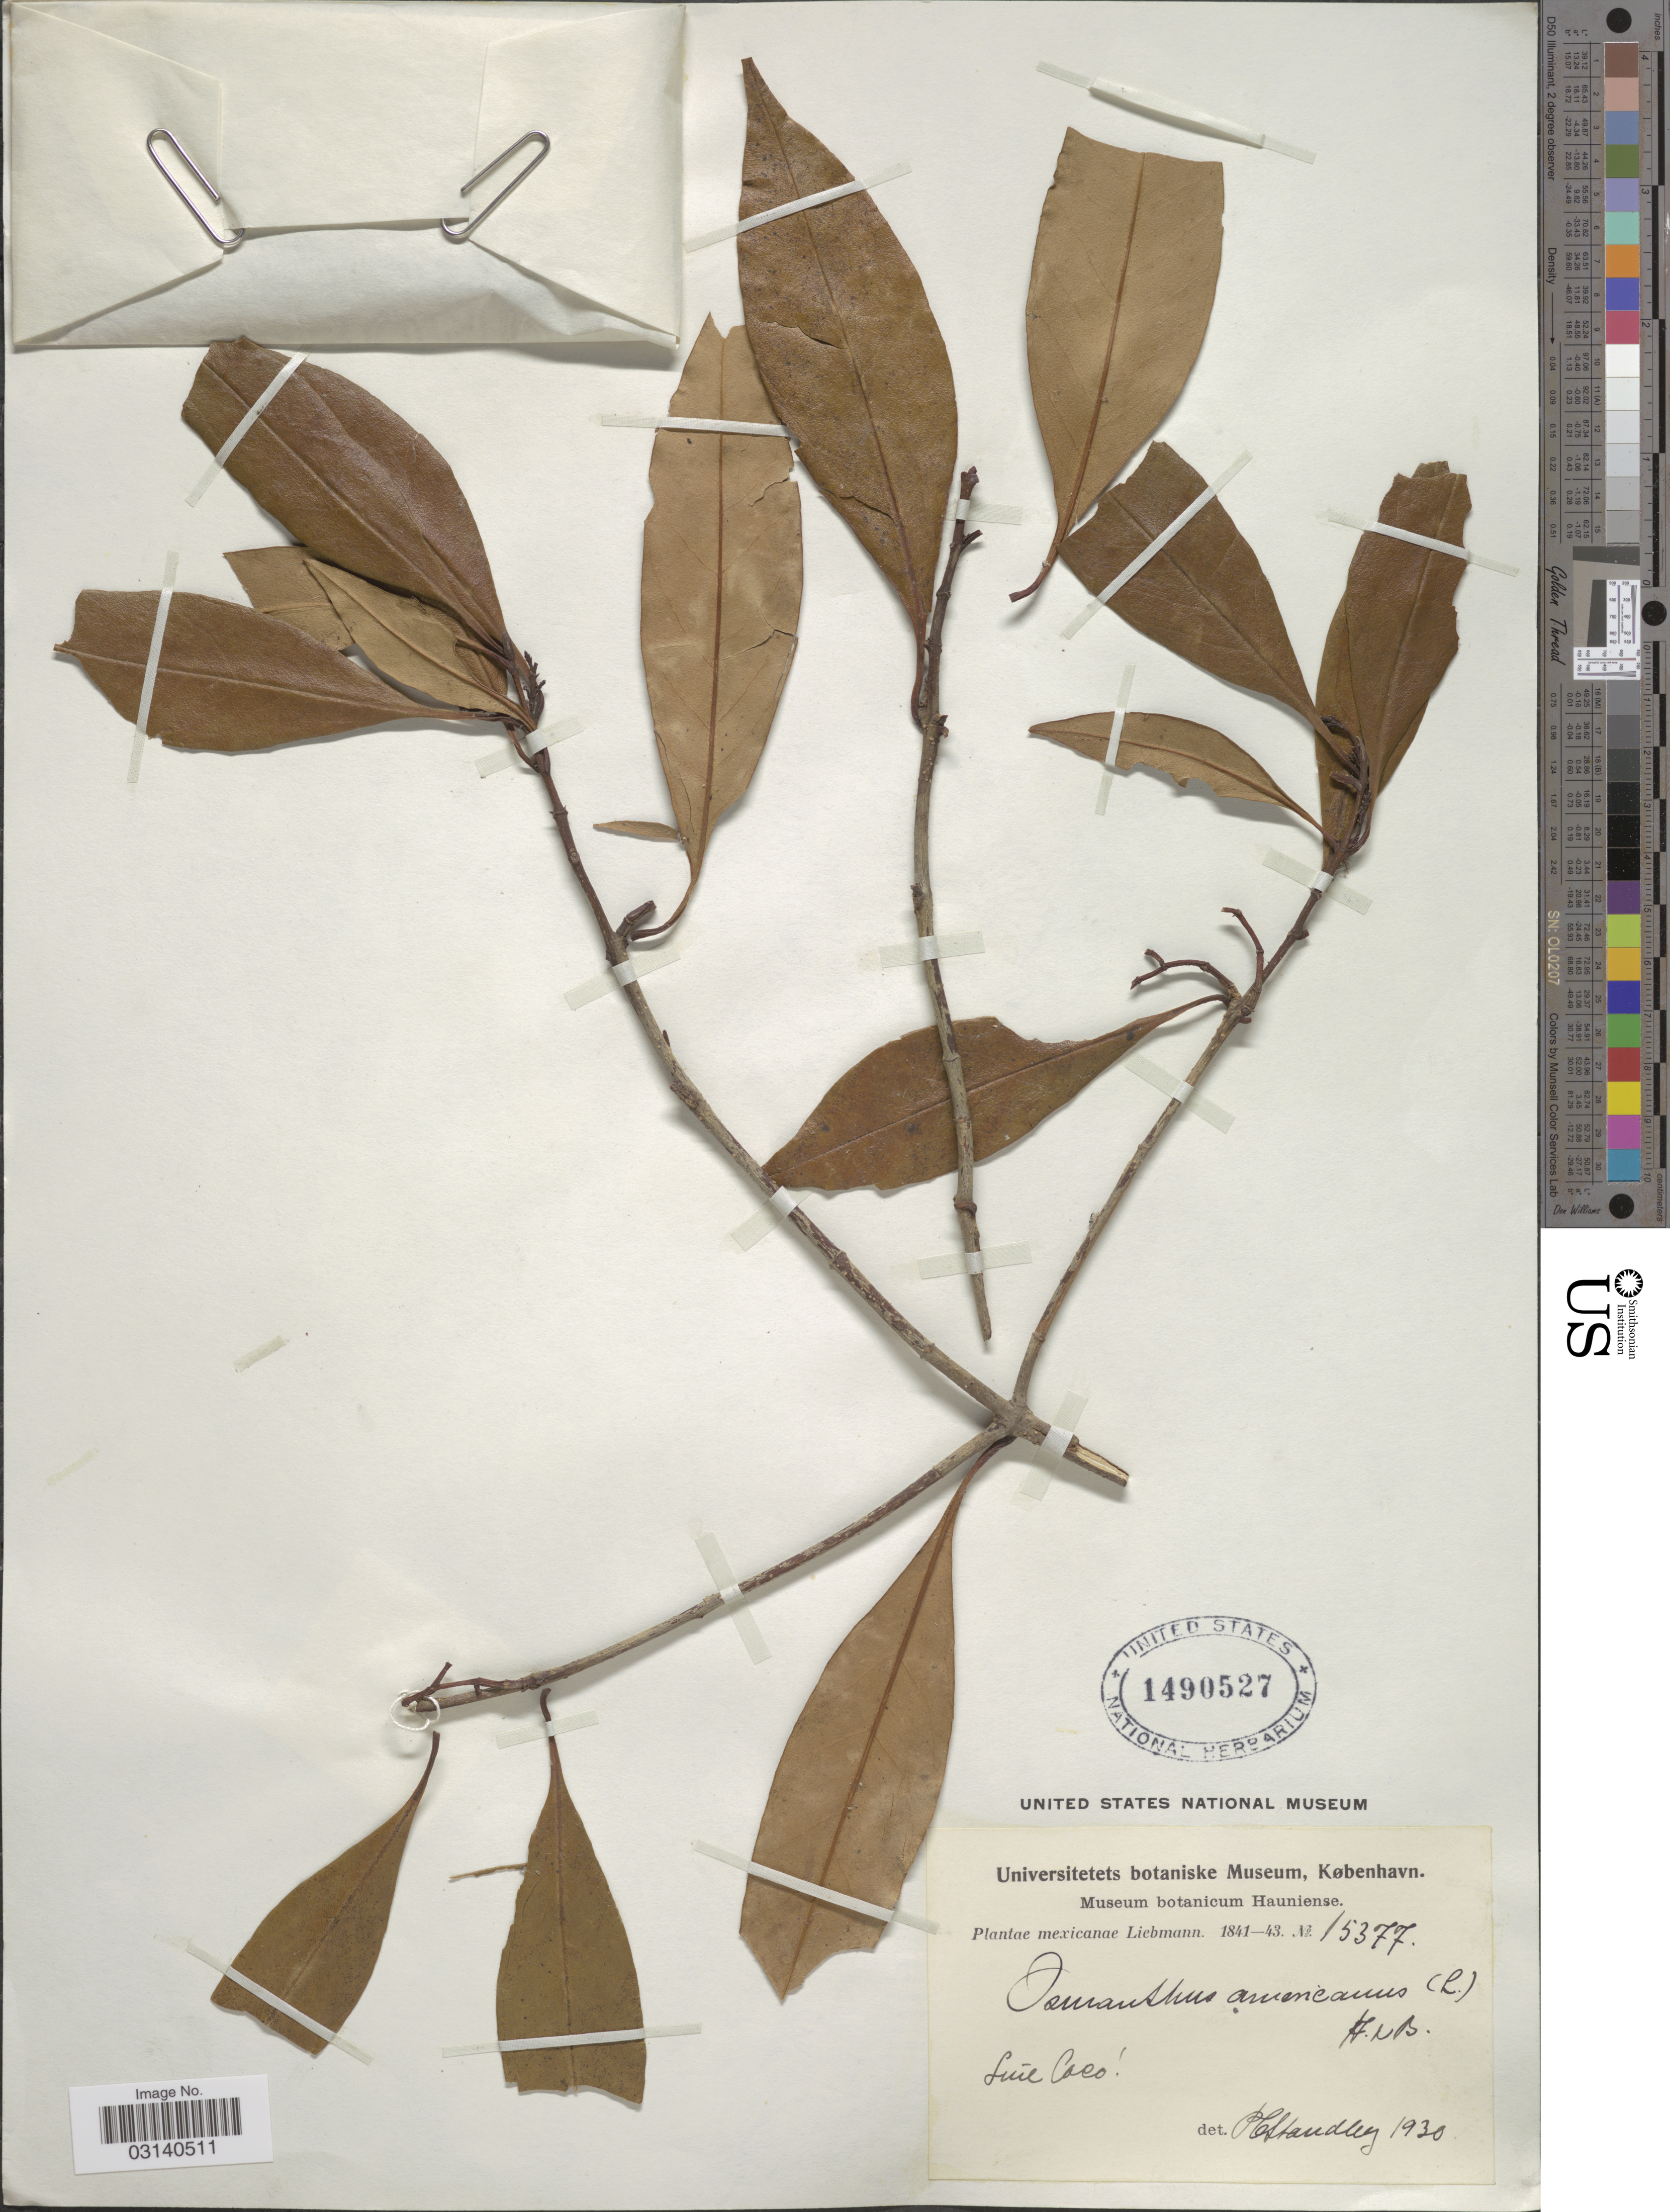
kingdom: Plantae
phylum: Tracheophyta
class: Magnoliopsida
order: Lamiales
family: Oleaceae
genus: Osmanthus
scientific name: Osmanthus americanus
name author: (L.) A. Gray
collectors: Liebmann, --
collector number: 15377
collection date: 1841/1843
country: Mexico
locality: Luie [interpreted] Caco.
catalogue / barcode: US 1490527